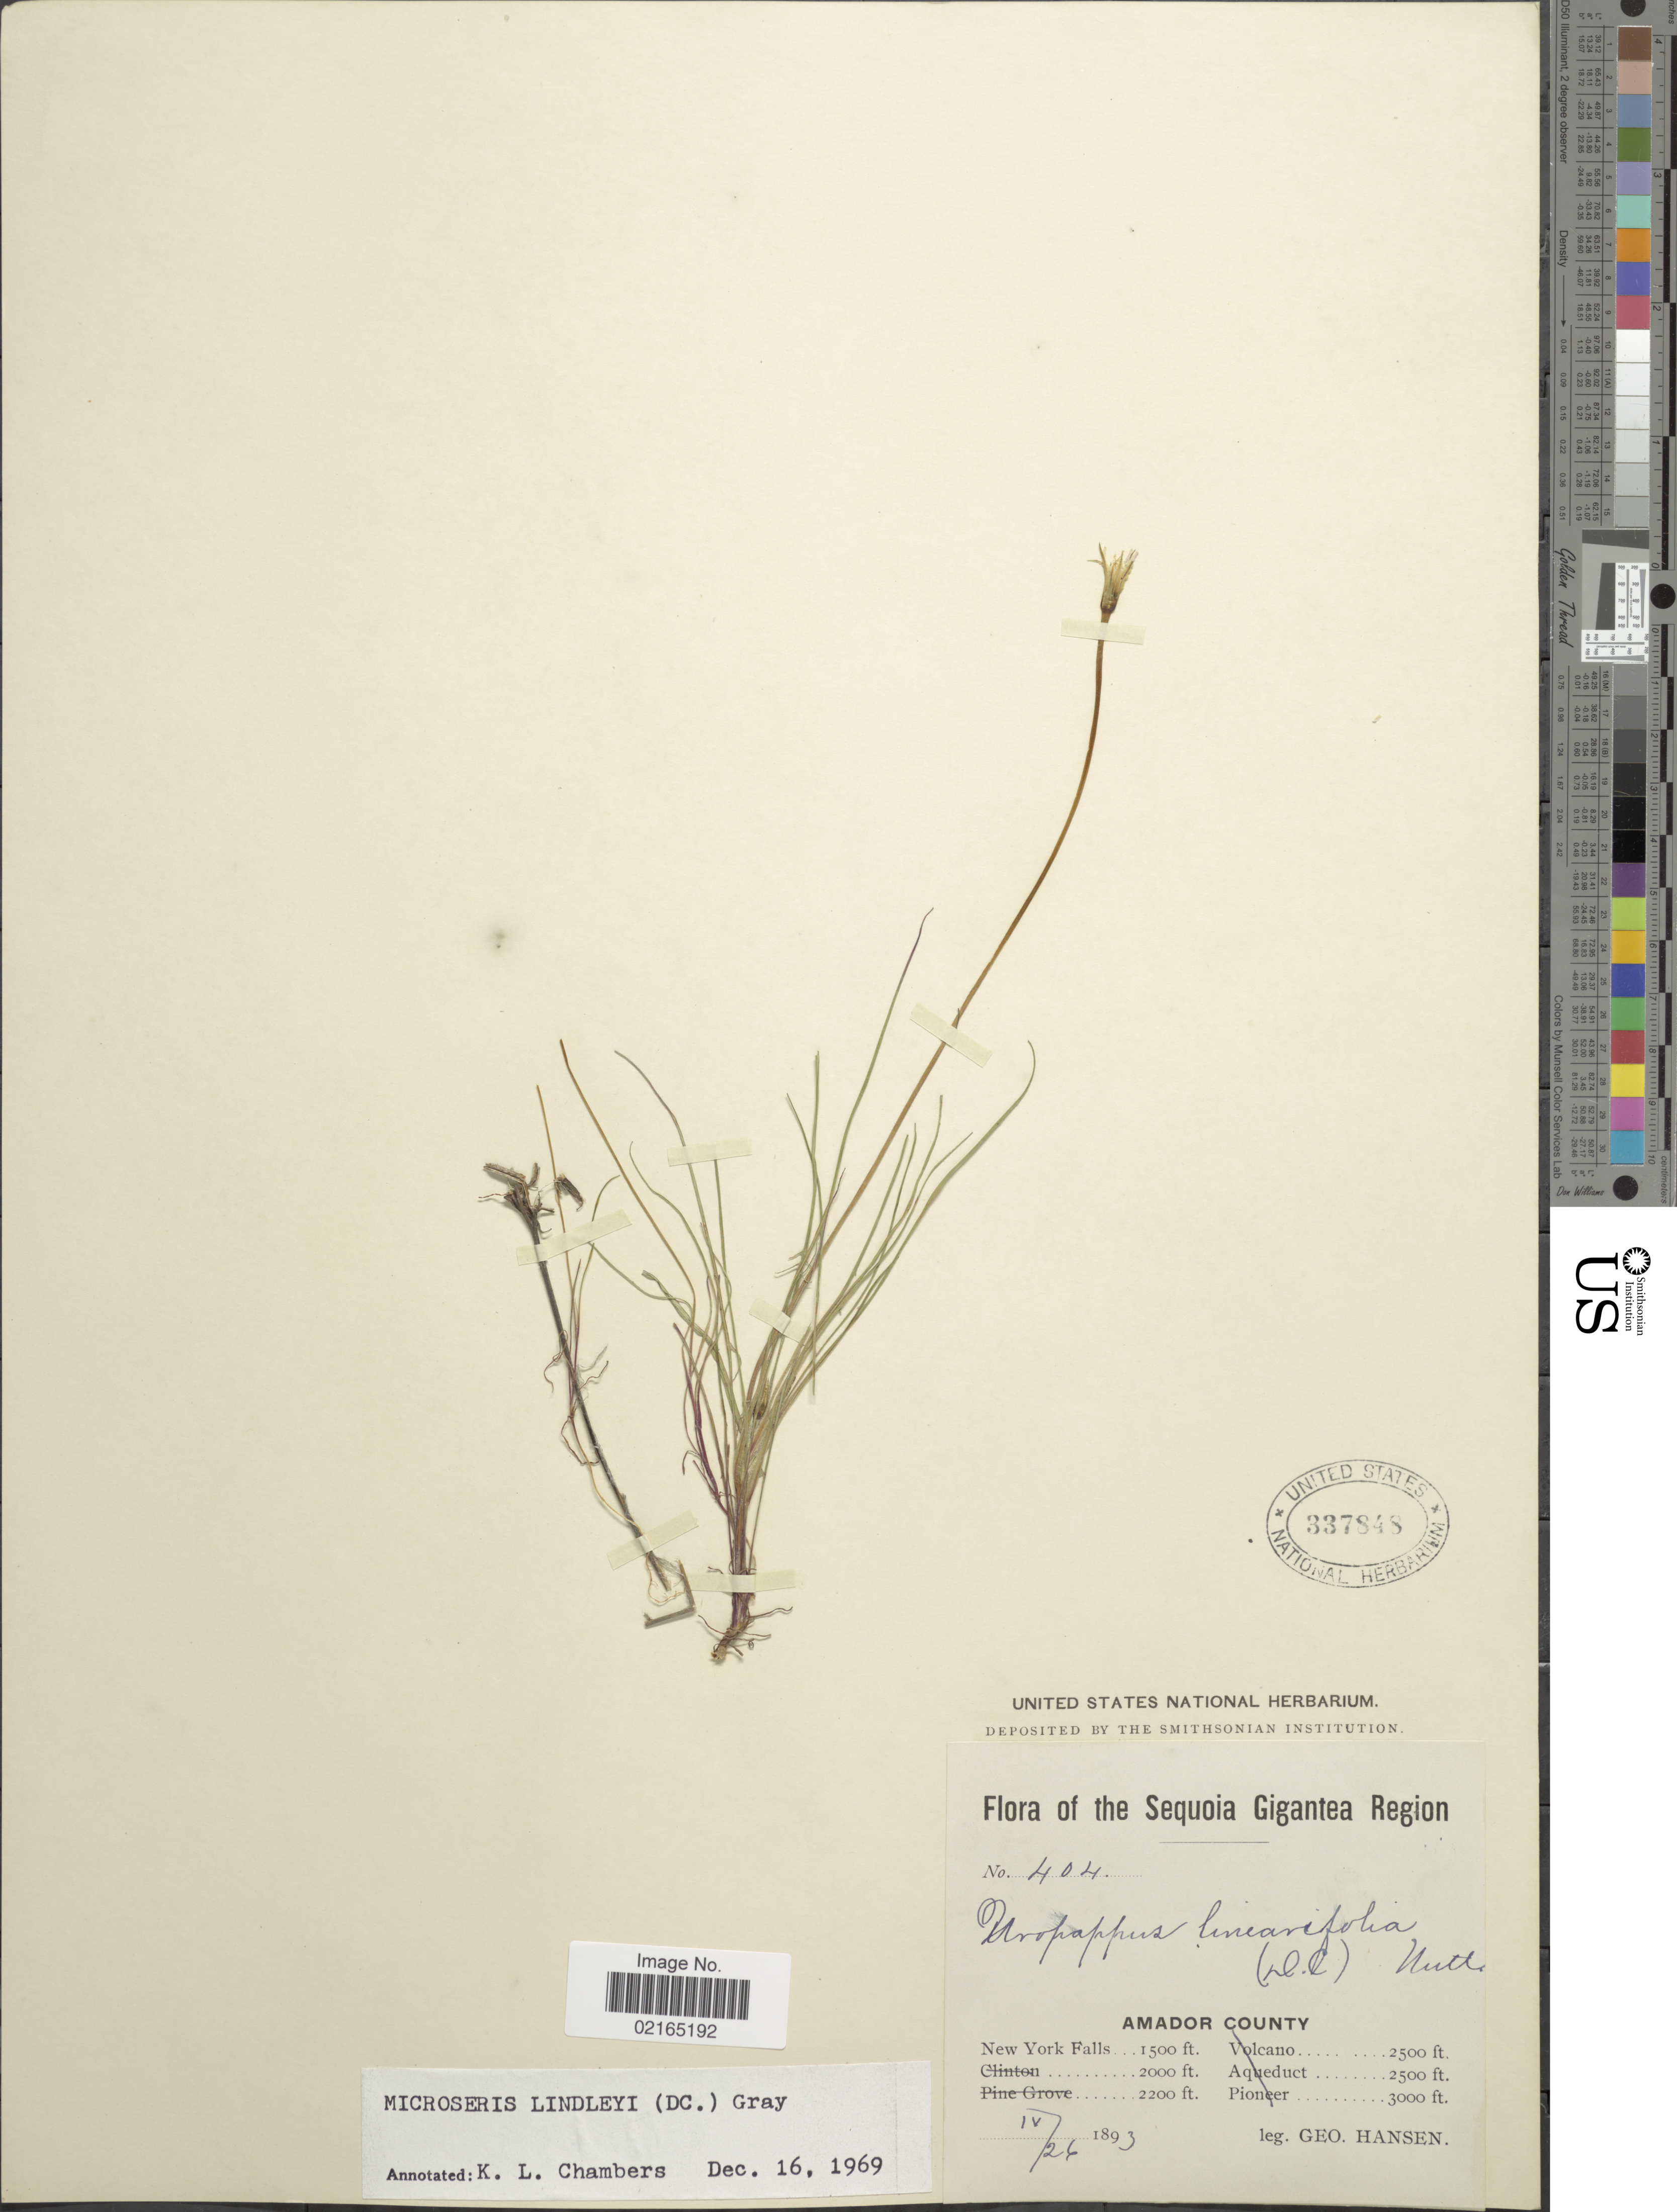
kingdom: Plantae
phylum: Tracheophyta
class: Magnoliopsida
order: Asterales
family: Asteraceae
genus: Uropappus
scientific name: Uropappus lindleyi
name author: (DC.) Nutt.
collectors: G. Hansen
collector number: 404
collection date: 1893-04-26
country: United States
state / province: California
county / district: Amador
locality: The Sequoia Gigantea Region, Amador County, New York Falls.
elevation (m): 457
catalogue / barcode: US 337848